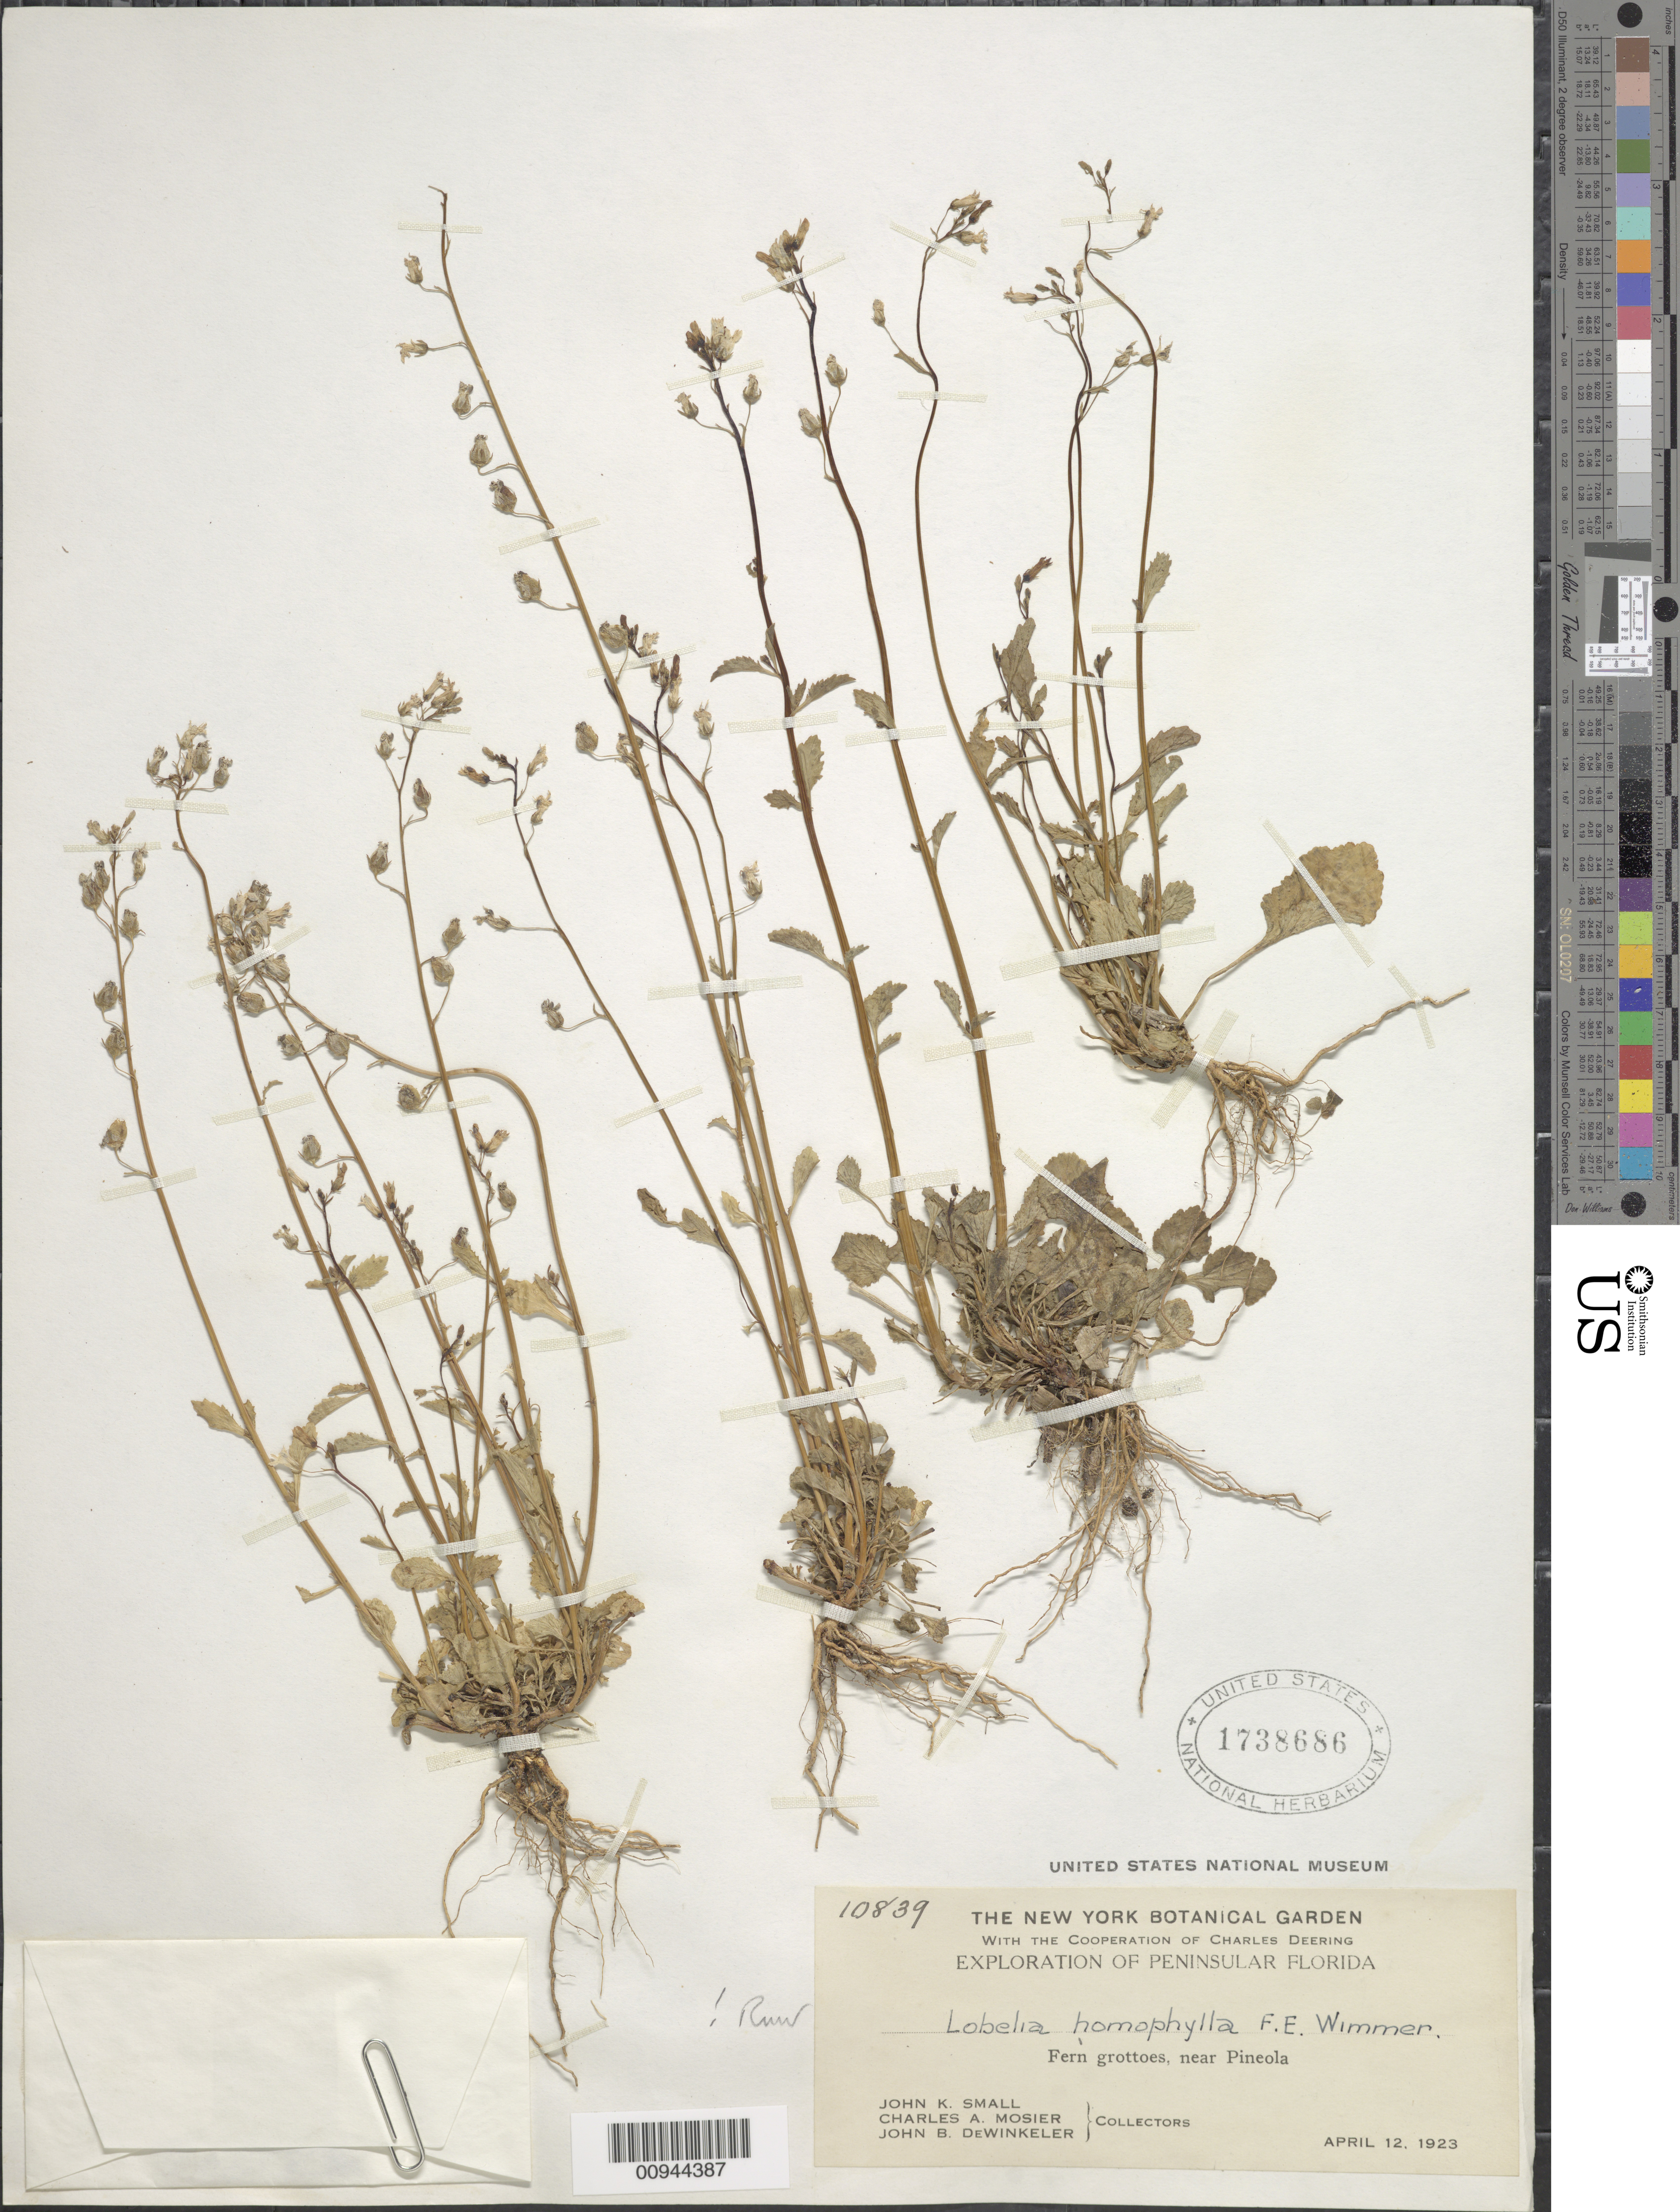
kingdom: Plantae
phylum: Tracheophyta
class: Magnoliopsida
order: Asterales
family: Campanulaceae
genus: Lobelia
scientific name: Lobelia homophylla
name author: E. Wimm.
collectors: J. K. Small, C. A. Mosier & J. DeWinkeler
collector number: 10839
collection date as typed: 12 Apr 1923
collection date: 1923-04-12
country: United States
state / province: Florida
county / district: Citrus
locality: Near Pineola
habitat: fern grottoes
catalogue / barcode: US 1738686